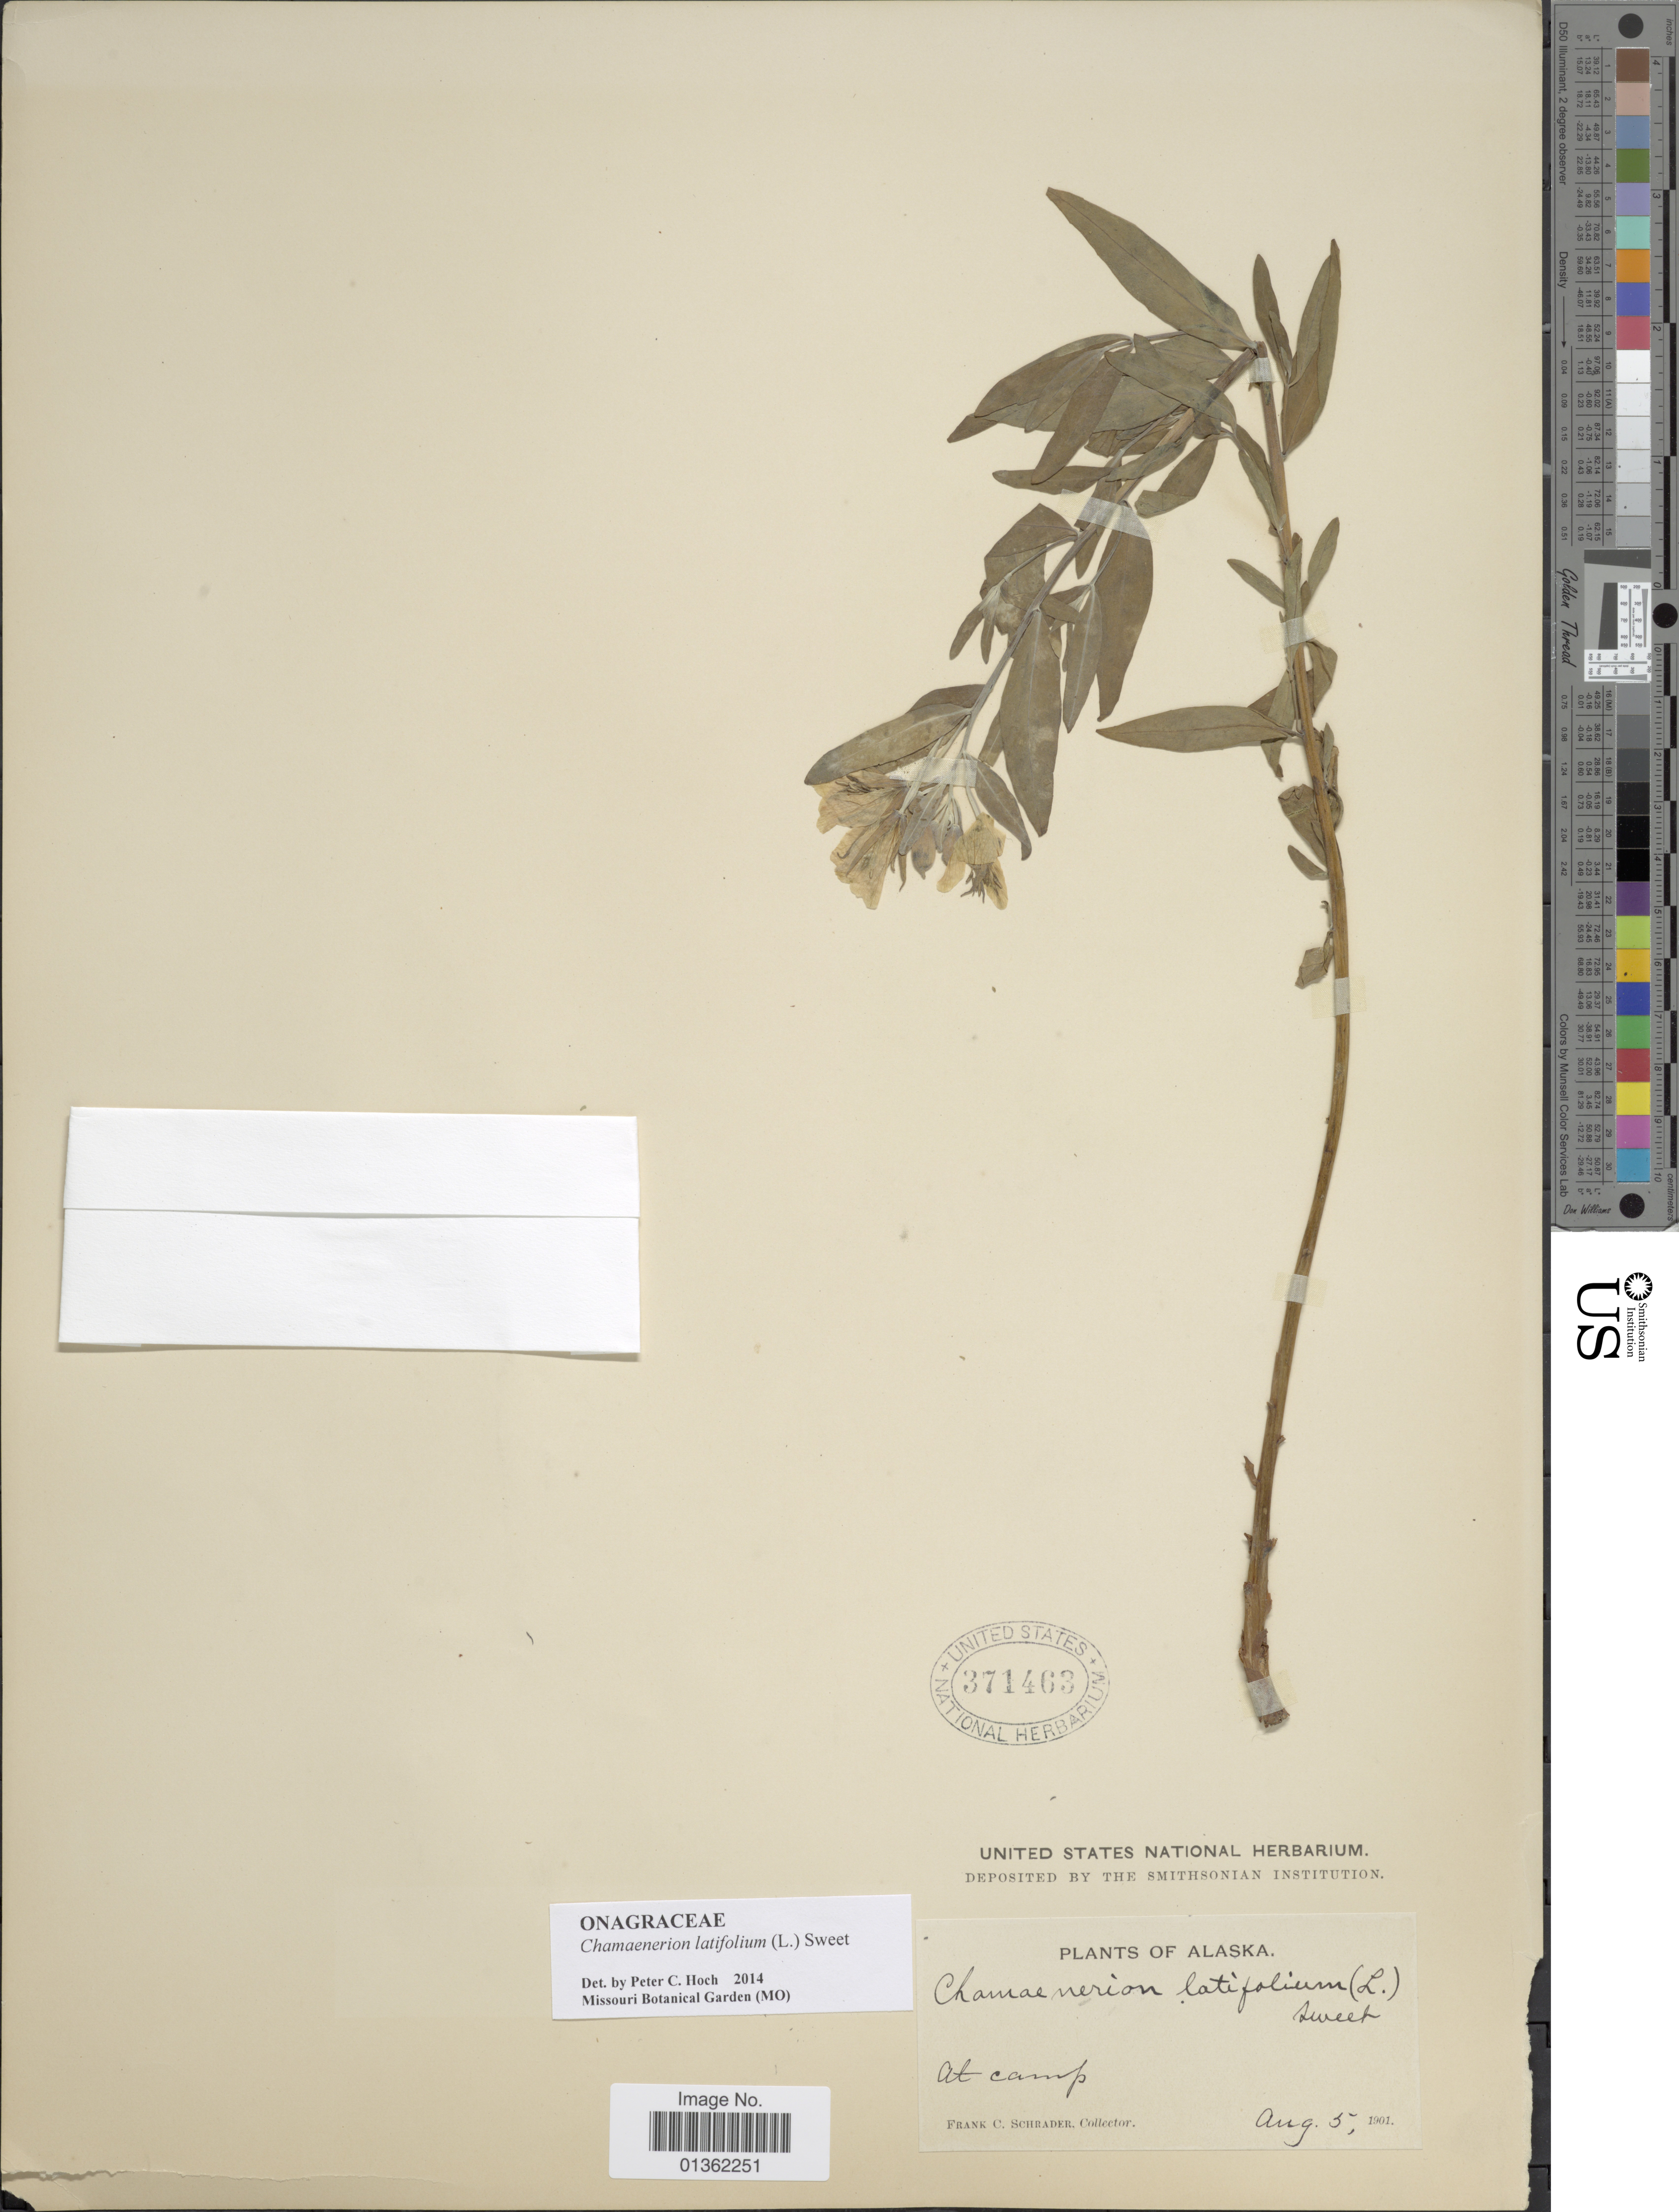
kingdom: Plantae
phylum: Tracheophyta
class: Magnoliopsida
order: Myrtales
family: Onagraceae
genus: Chamaenerion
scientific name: Chamaenerion latifolium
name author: (L.) Th. Fr. & Lange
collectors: F. C. Schrader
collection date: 1901-08-05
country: United States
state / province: Alaska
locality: At camp.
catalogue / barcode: US 371463